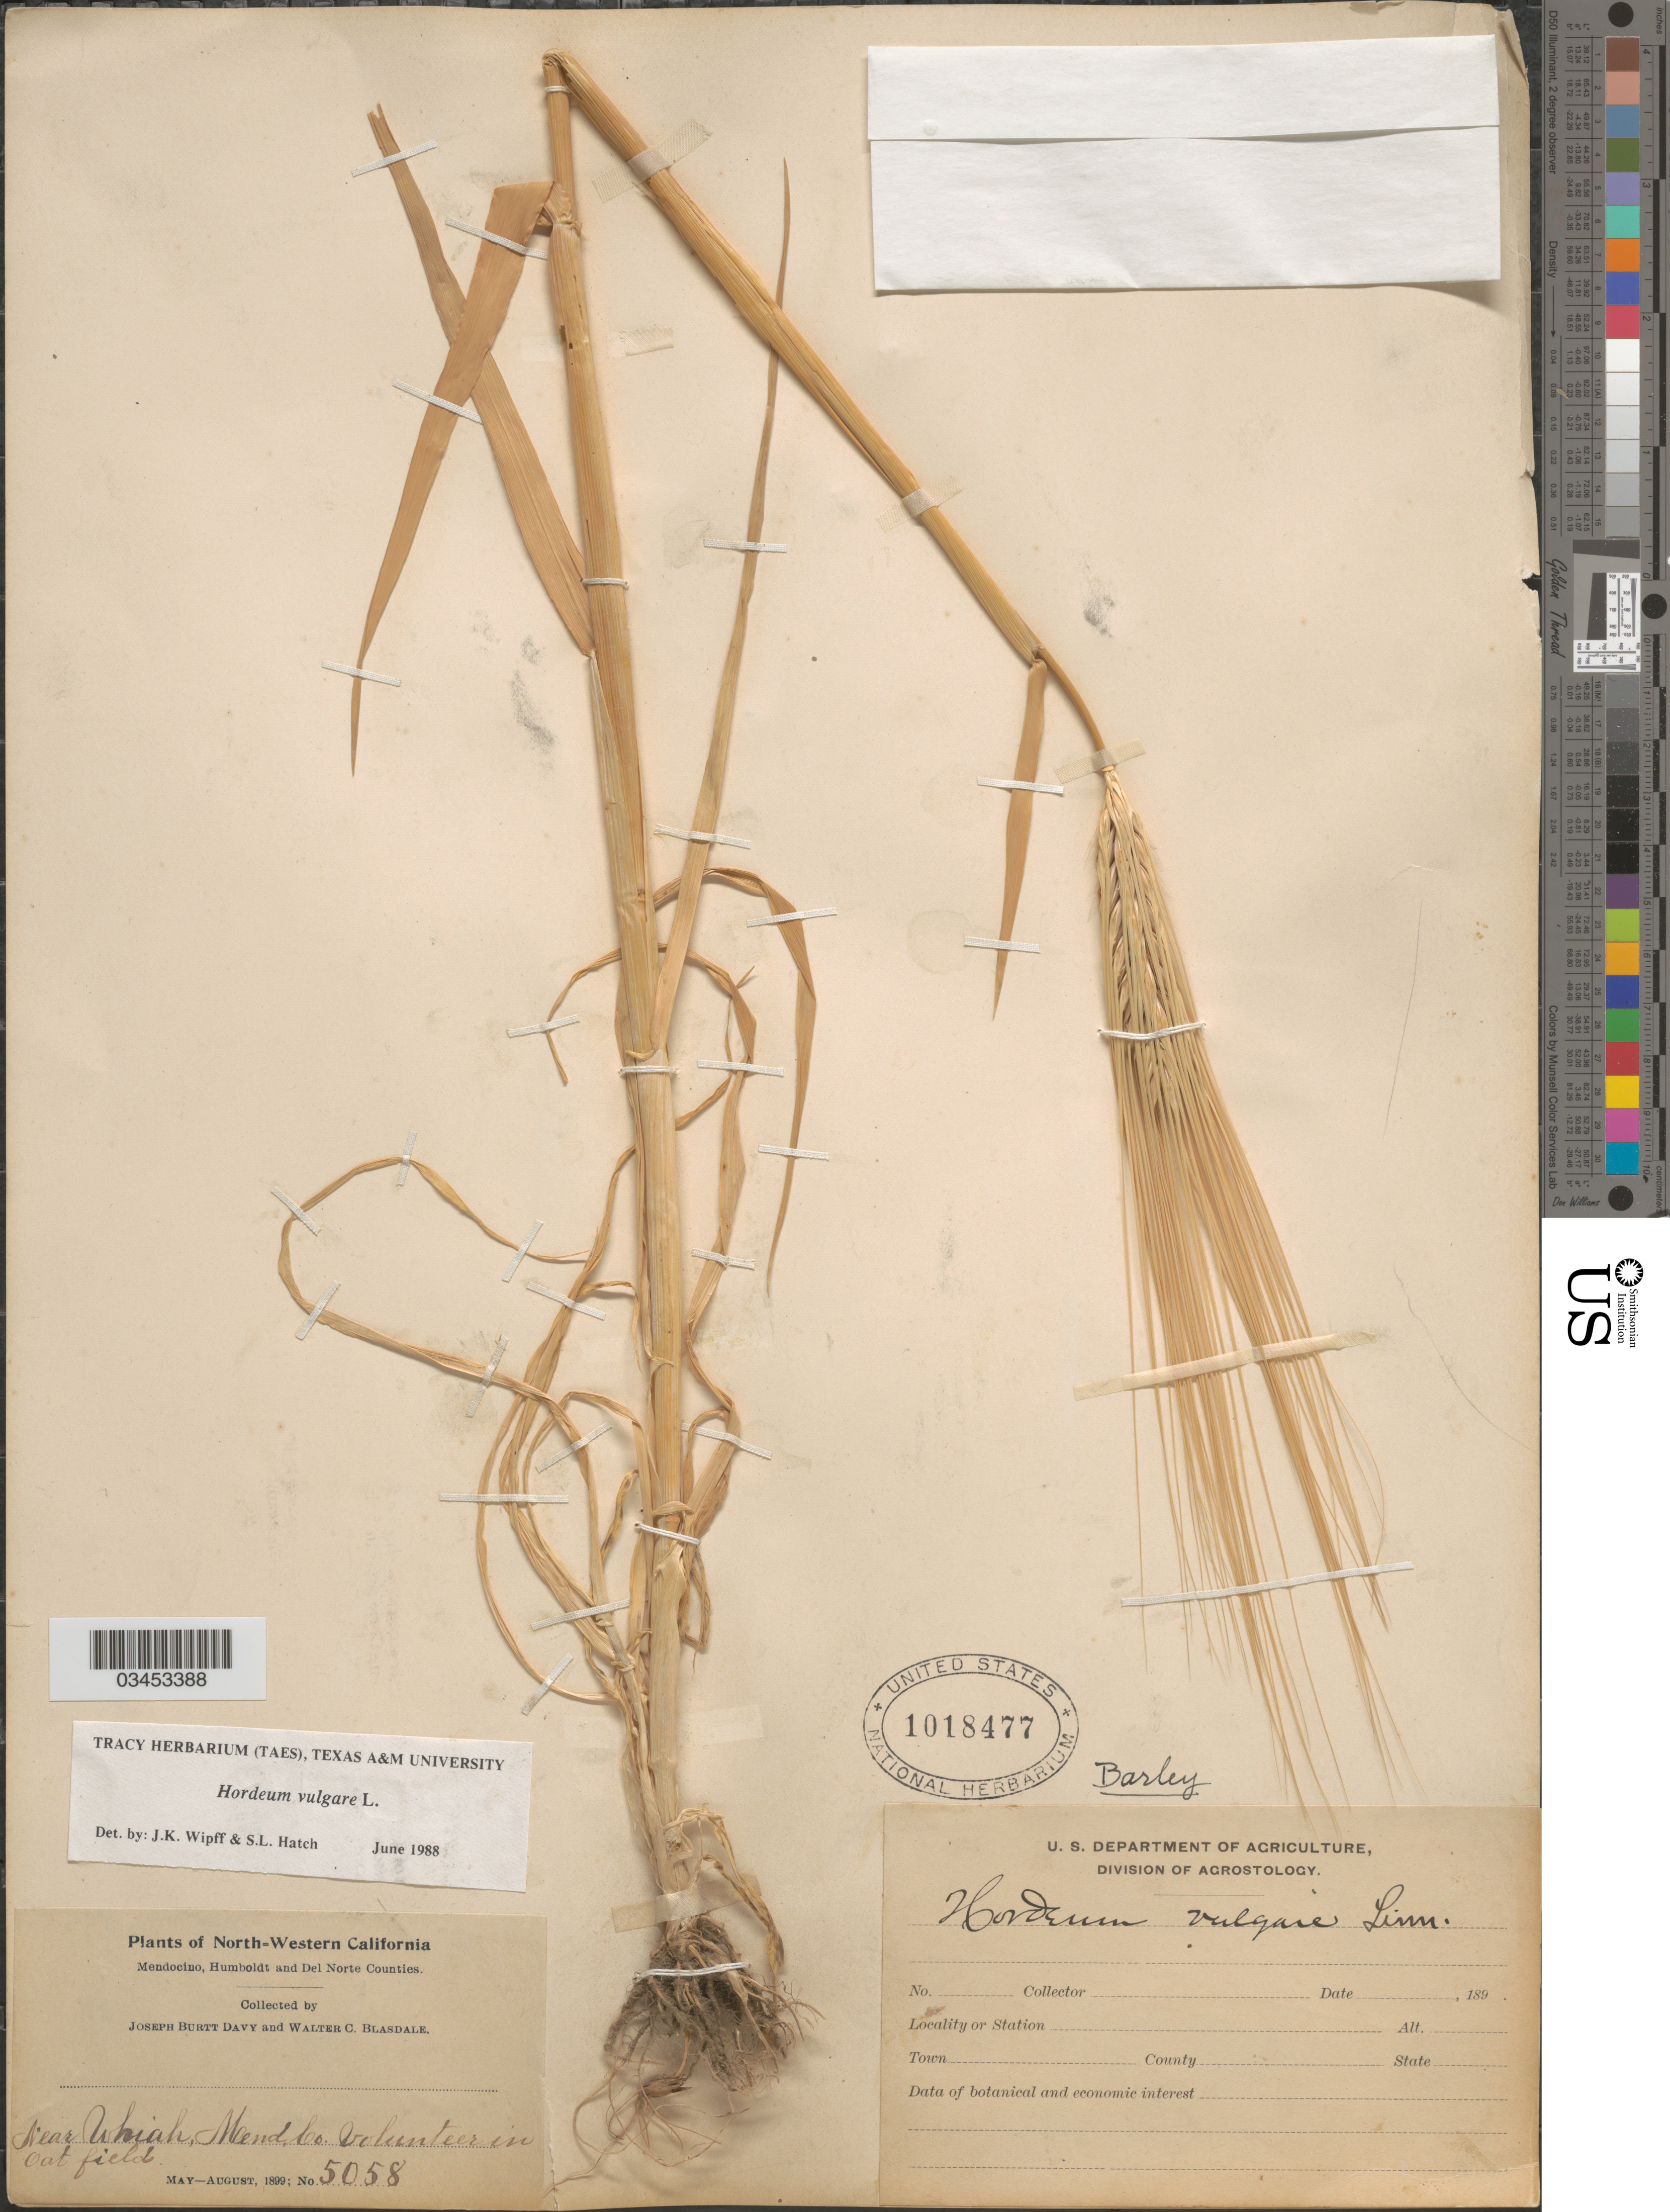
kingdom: Plantae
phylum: Tracheophyta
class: Liliopsida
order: Poales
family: Poaceae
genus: Hordeum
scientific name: Hordeum vulgare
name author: L.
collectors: J. Burtt Davy & W. Blasdale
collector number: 5058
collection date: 1899-05/1899-08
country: United States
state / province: California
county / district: Mendocino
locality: North-Western California. Near Ukiah, Mendocino Co.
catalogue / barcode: US 1018477